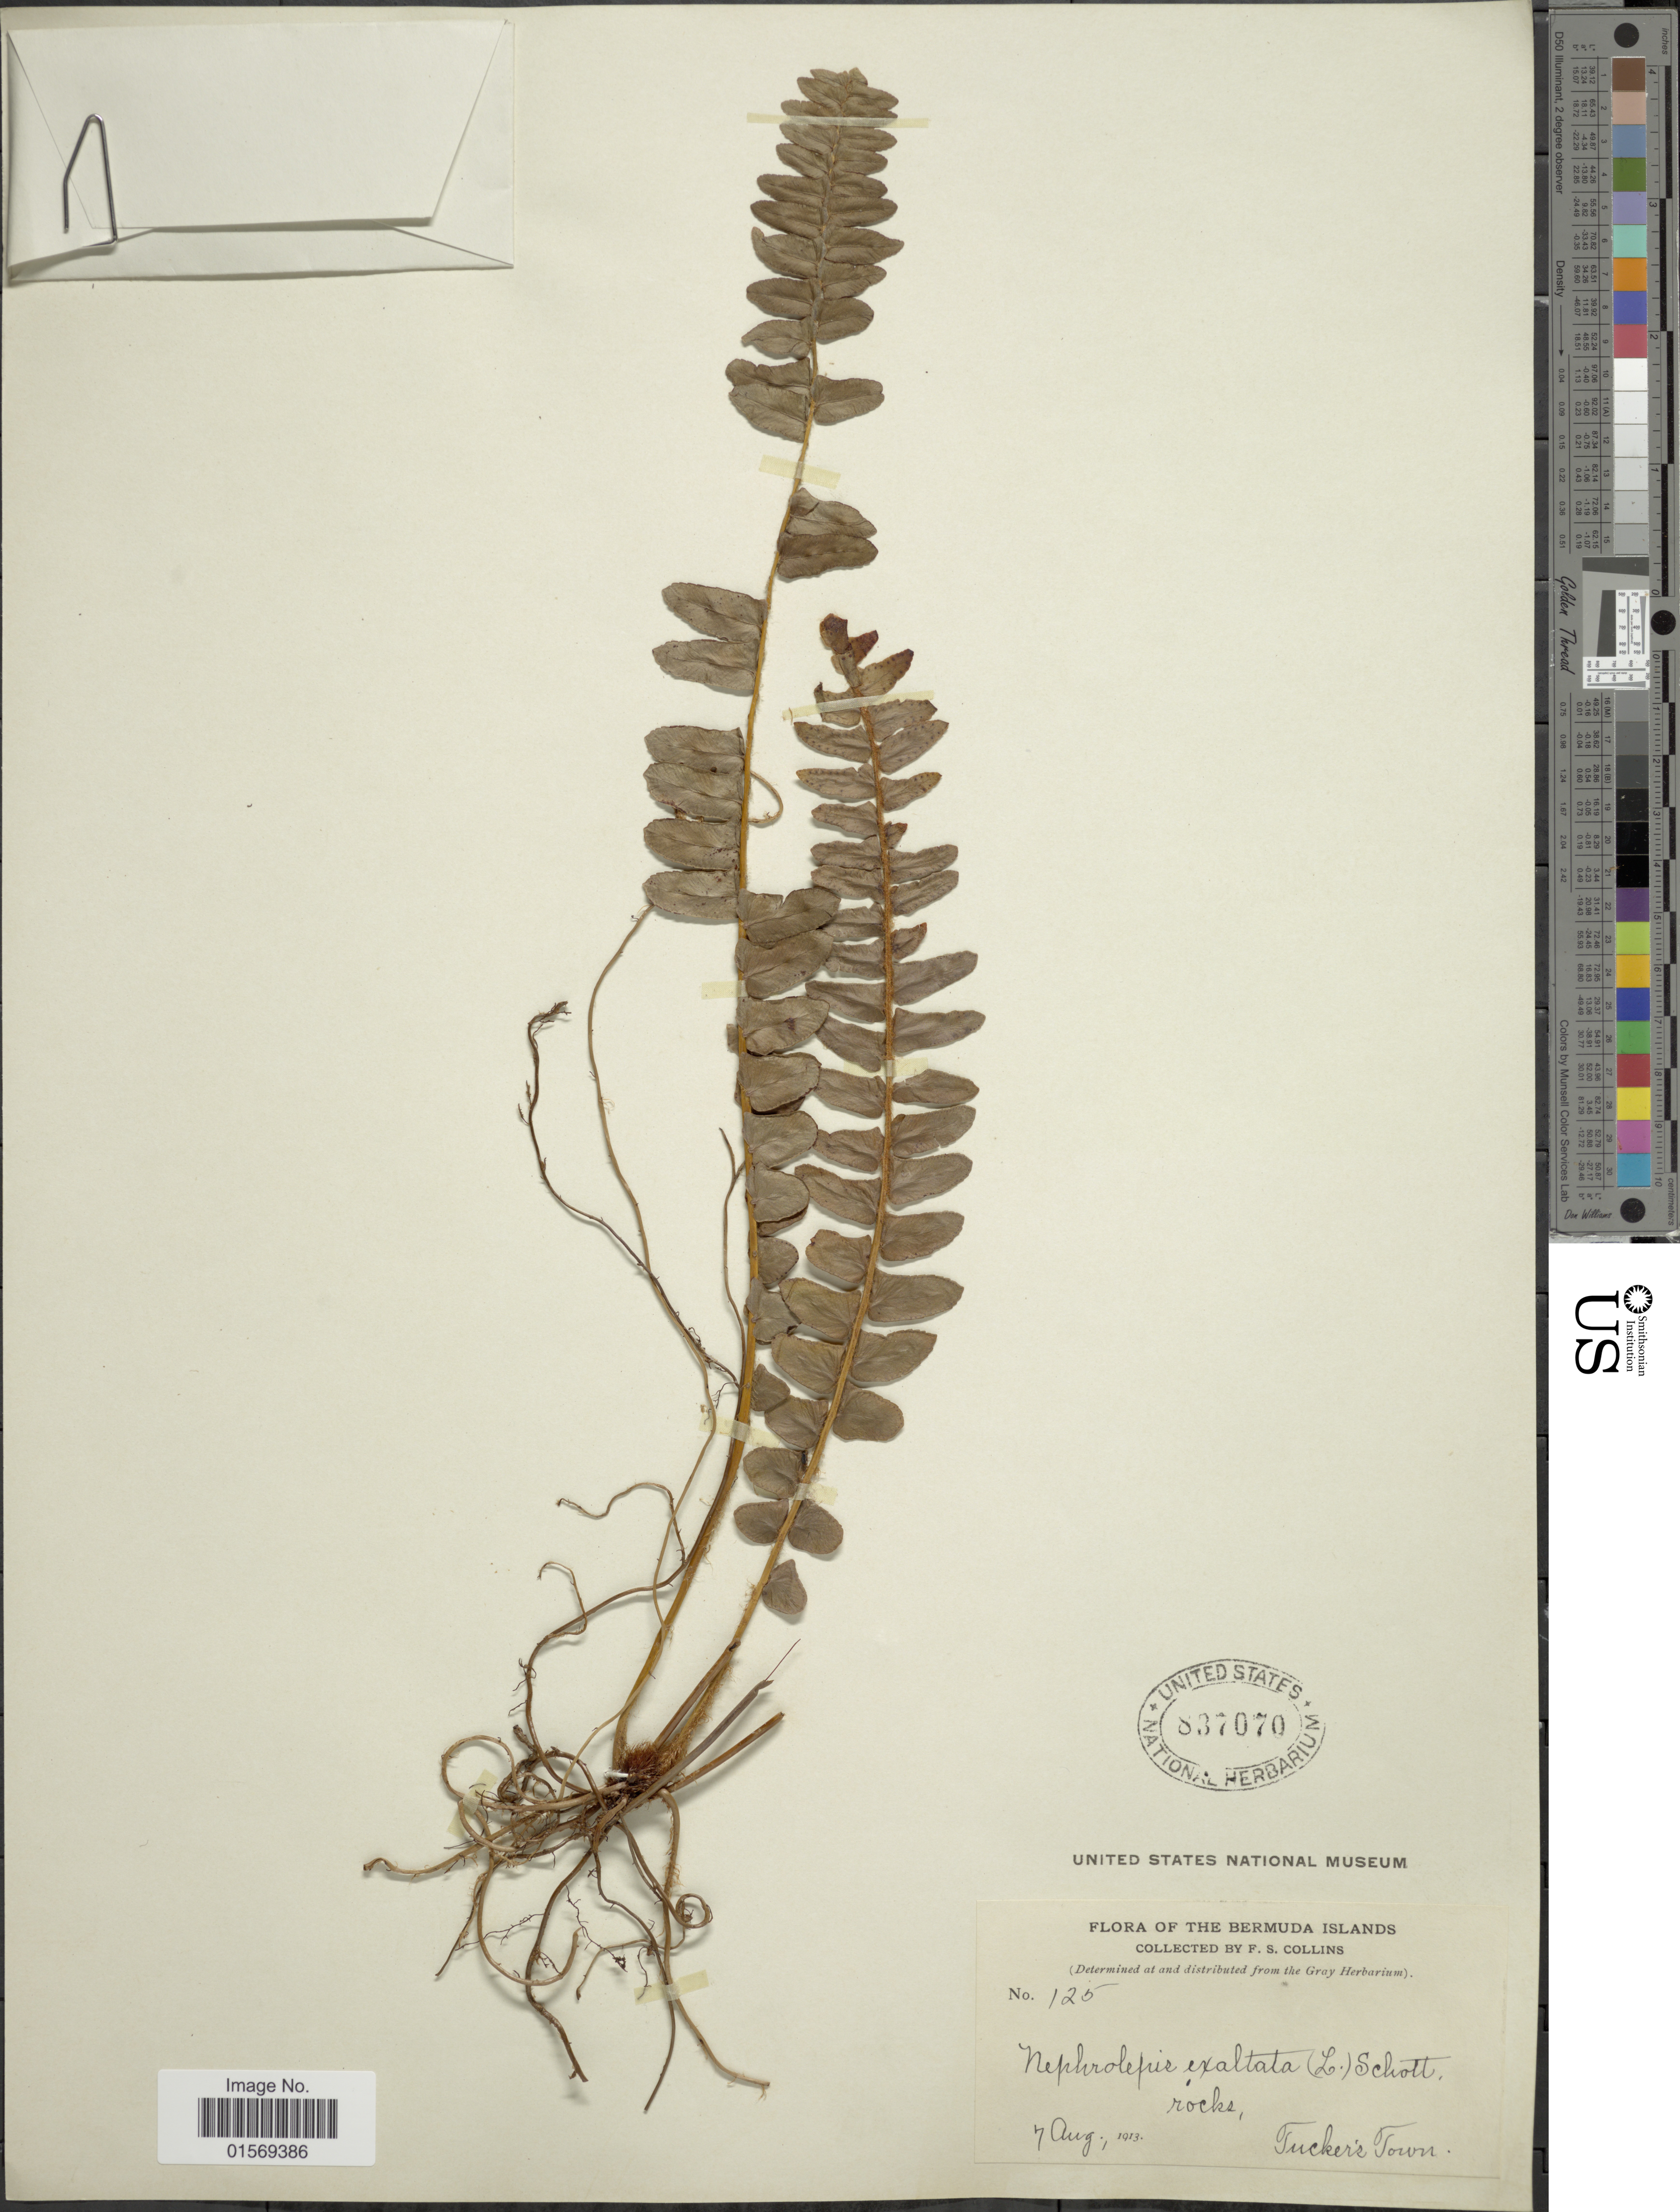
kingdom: Plantae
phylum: Tracheophyta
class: Polypodiopsida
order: Polypodiales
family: Nephrolepidaceae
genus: Nephrolepis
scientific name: Nephrolepis exaltata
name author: (L.) Schott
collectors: F. Collins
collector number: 125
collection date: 1913-08-07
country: Bermuda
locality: Bermuda Islands. Tucker's Town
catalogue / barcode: US 837070